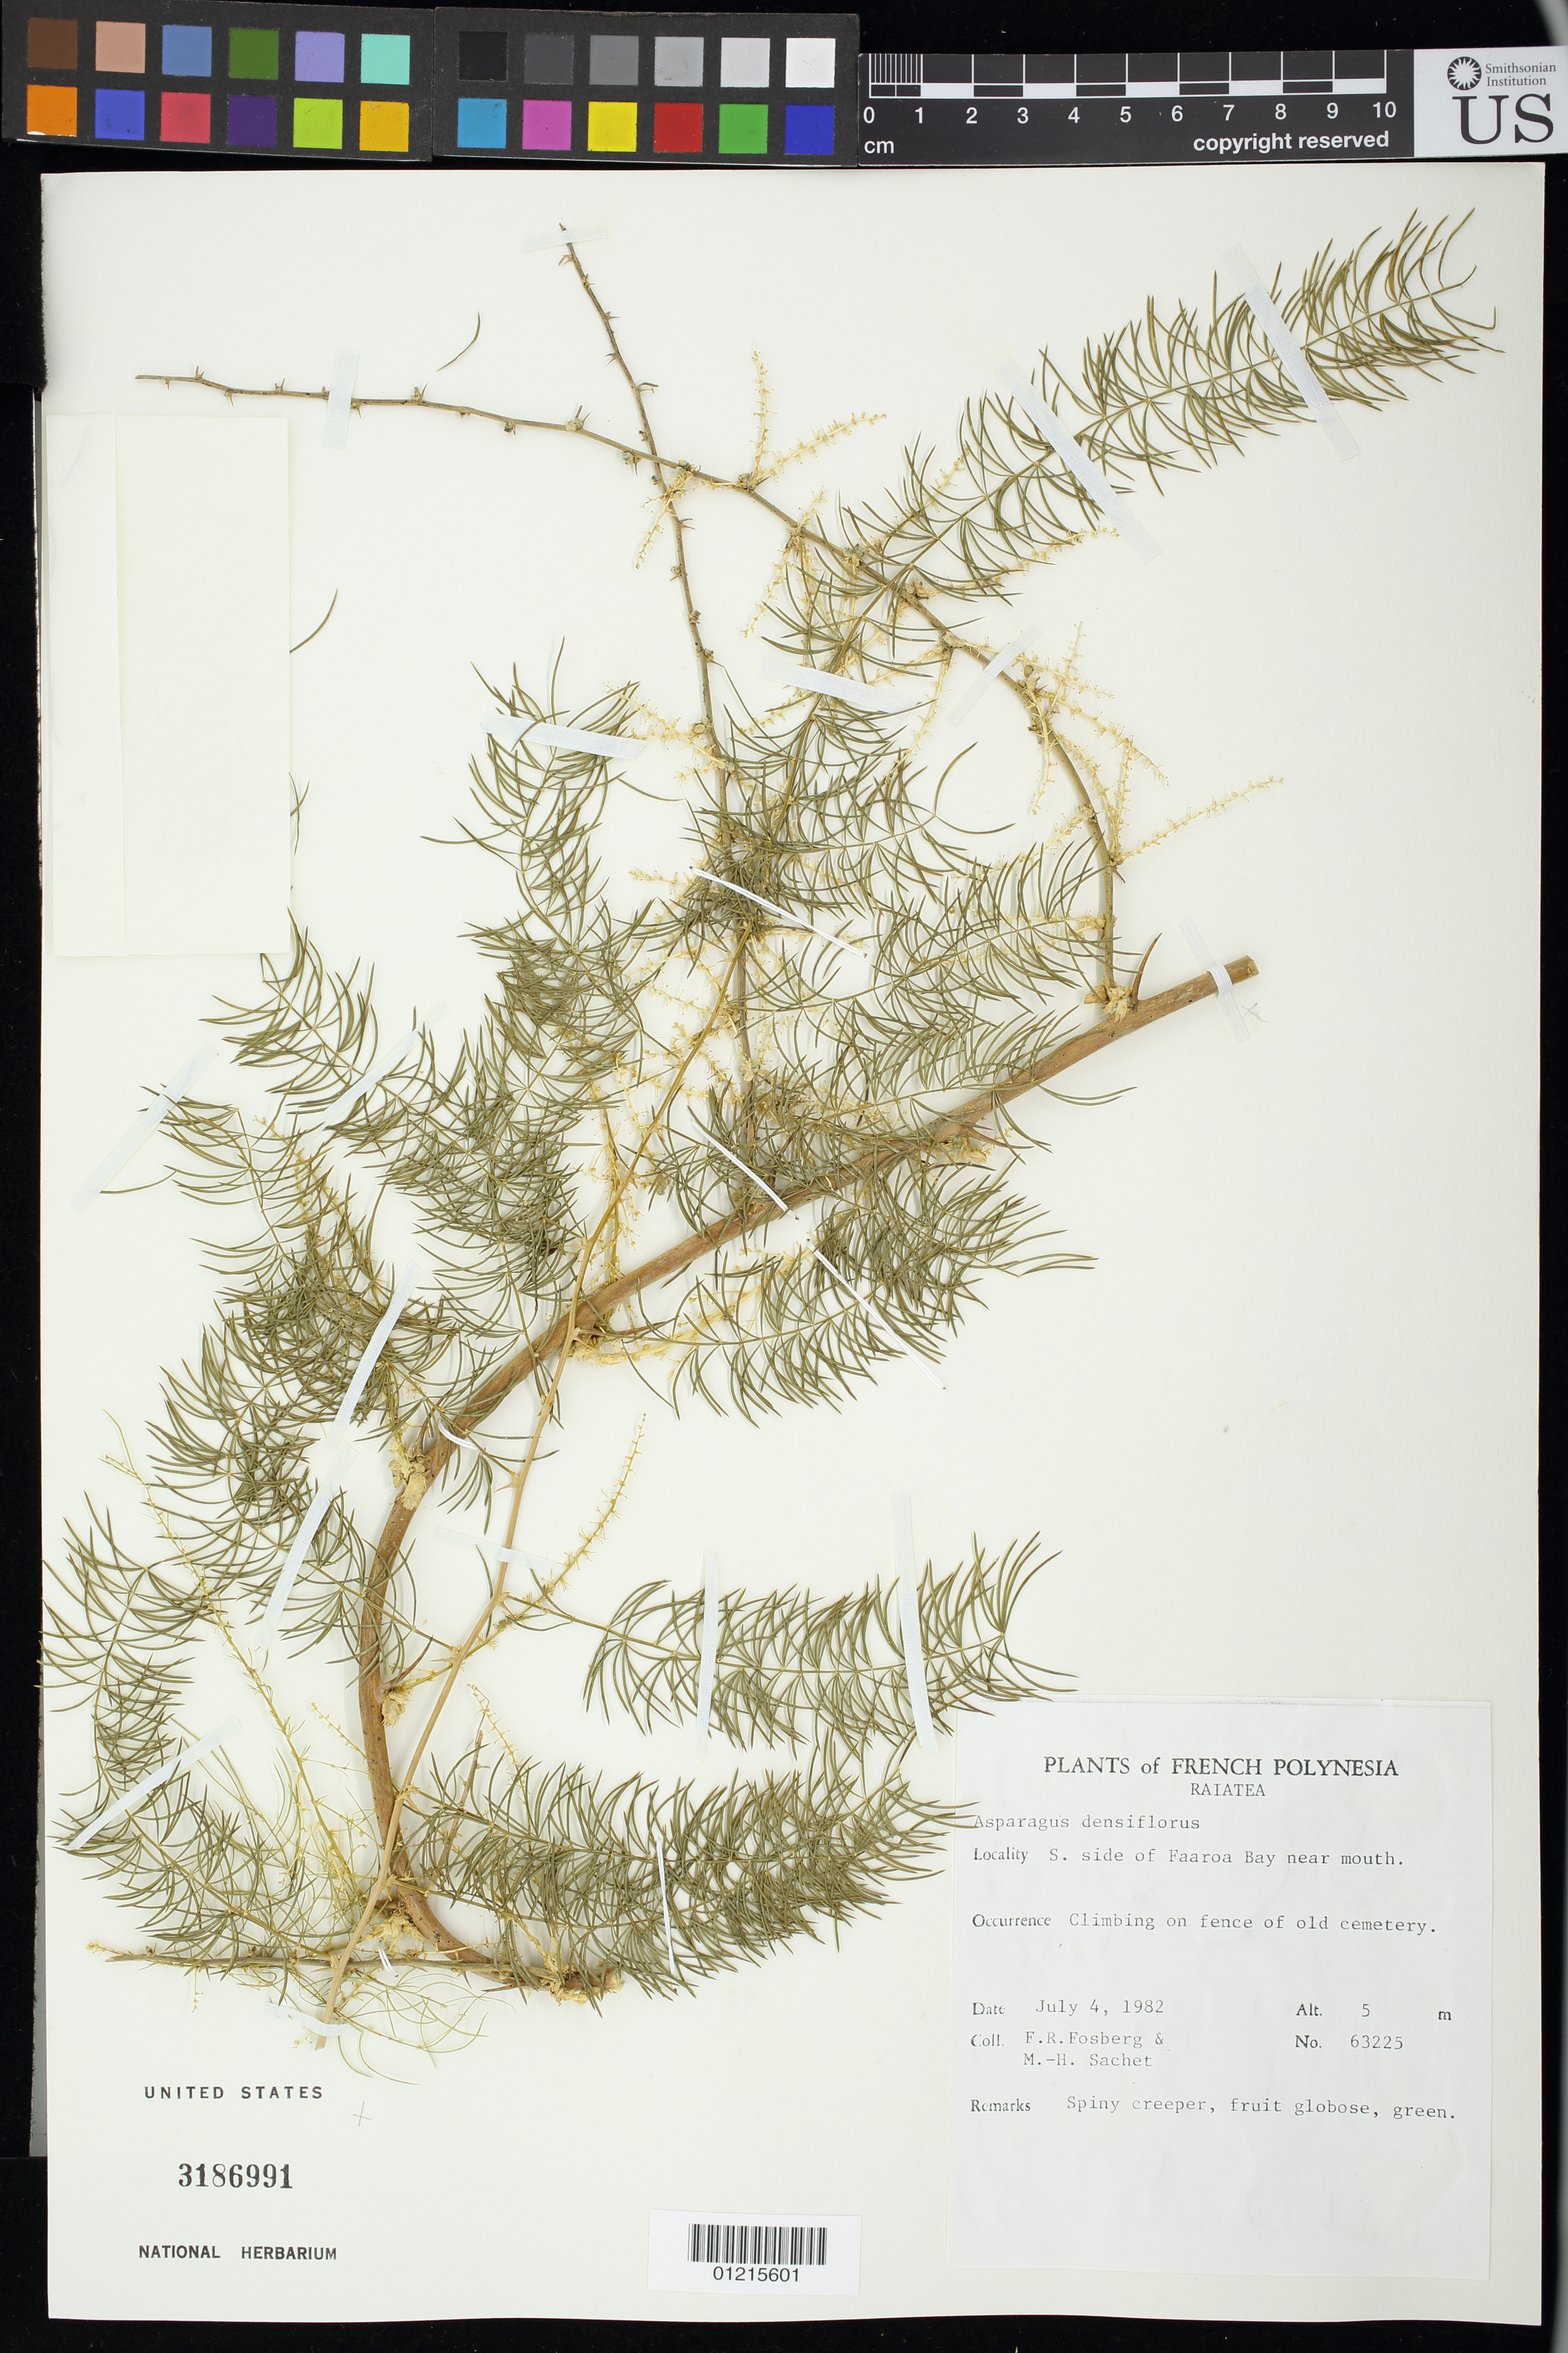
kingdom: Plantae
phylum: Tracheophyta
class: Liliopsida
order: Asparagales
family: Asparagaceae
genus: Asparagus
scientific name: Asparagus densiflorus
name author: (Kunth) Jessop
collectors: F.R. Fosberg & M.-H. Sachet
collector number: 63225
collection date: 1982-07-04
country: French Polynesia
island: Raiatea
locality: S. Side ofFaaroa Bay near mouth.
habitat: Old cemetery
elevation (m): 5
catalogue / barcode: US 3186991